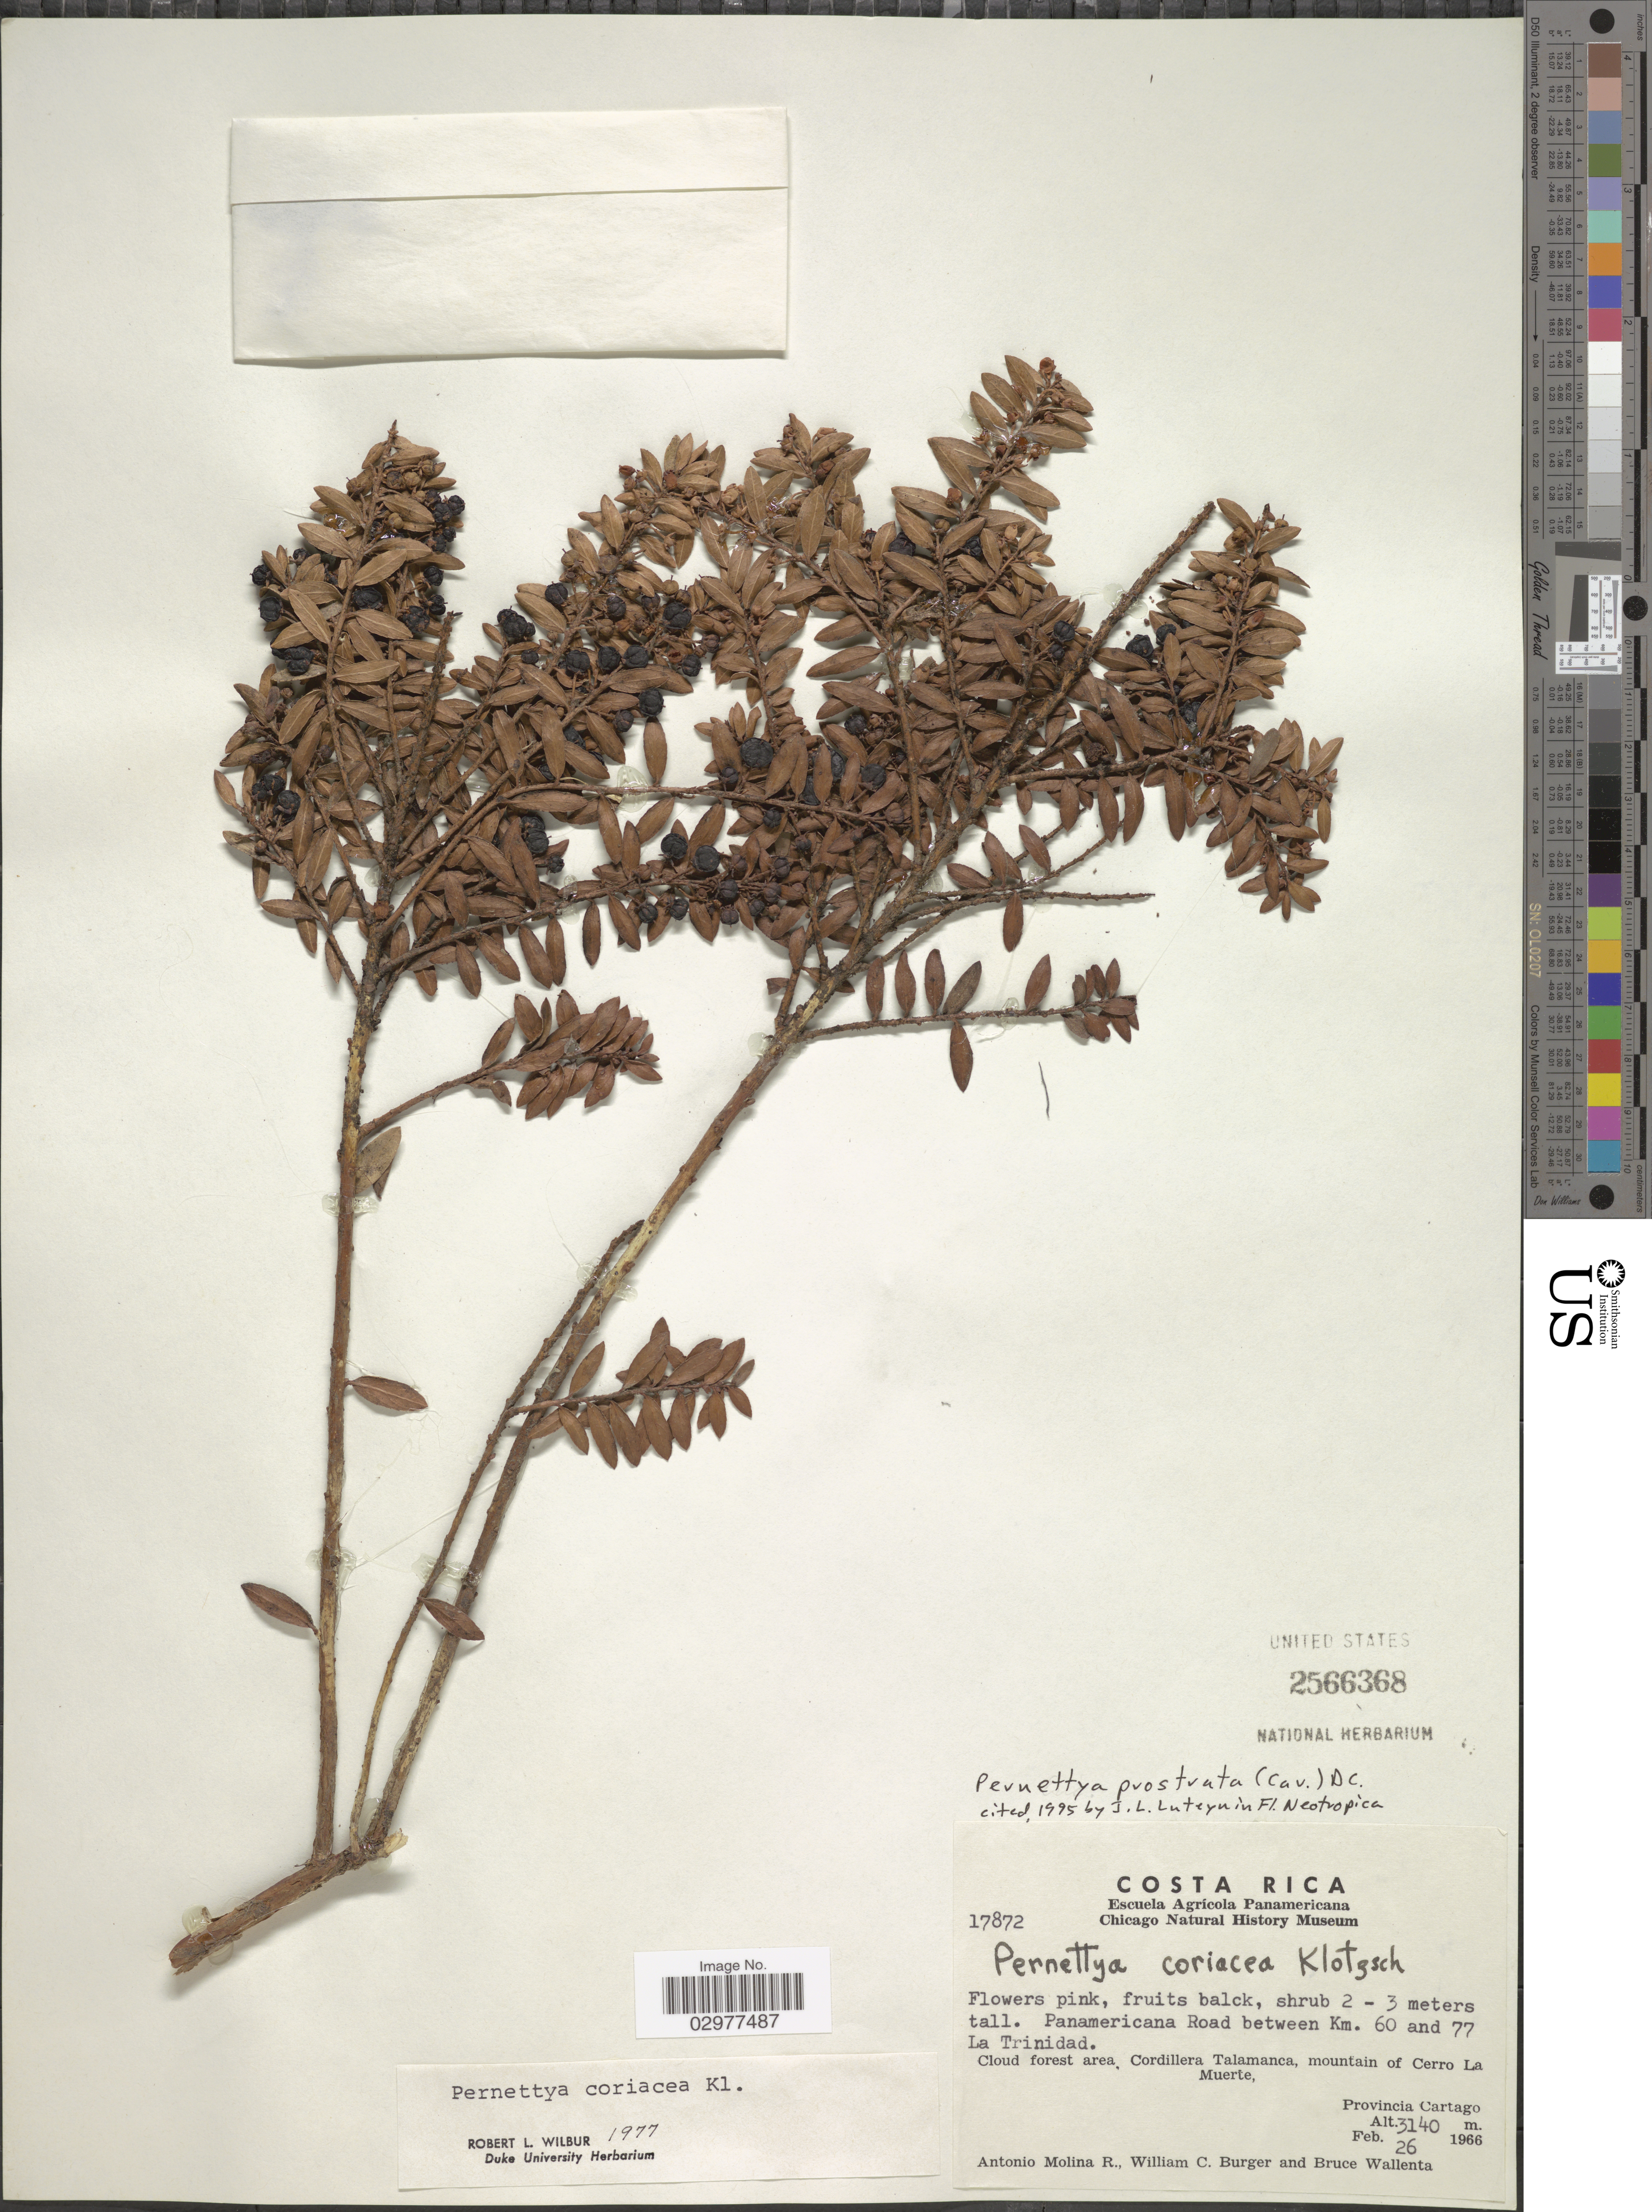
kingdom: Plantae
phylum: Tracheophyta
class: Magnoliopsida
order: Ericales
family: Ericaceae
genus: Pernettya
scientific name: Pernettya prostrata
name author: (Cav.) DC.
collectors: A. Molina R., W. Burger & B. Wallenta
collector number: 17872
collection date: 1966-02-26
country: Costa Rica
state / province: Cartago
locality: Panamericana Road between Km. 60 and 77 La Trinidad. Cloud forest area, Cordillera Talamanca, mountain of Cerro La Muerte.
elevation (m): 3140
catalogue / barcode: US 2566368